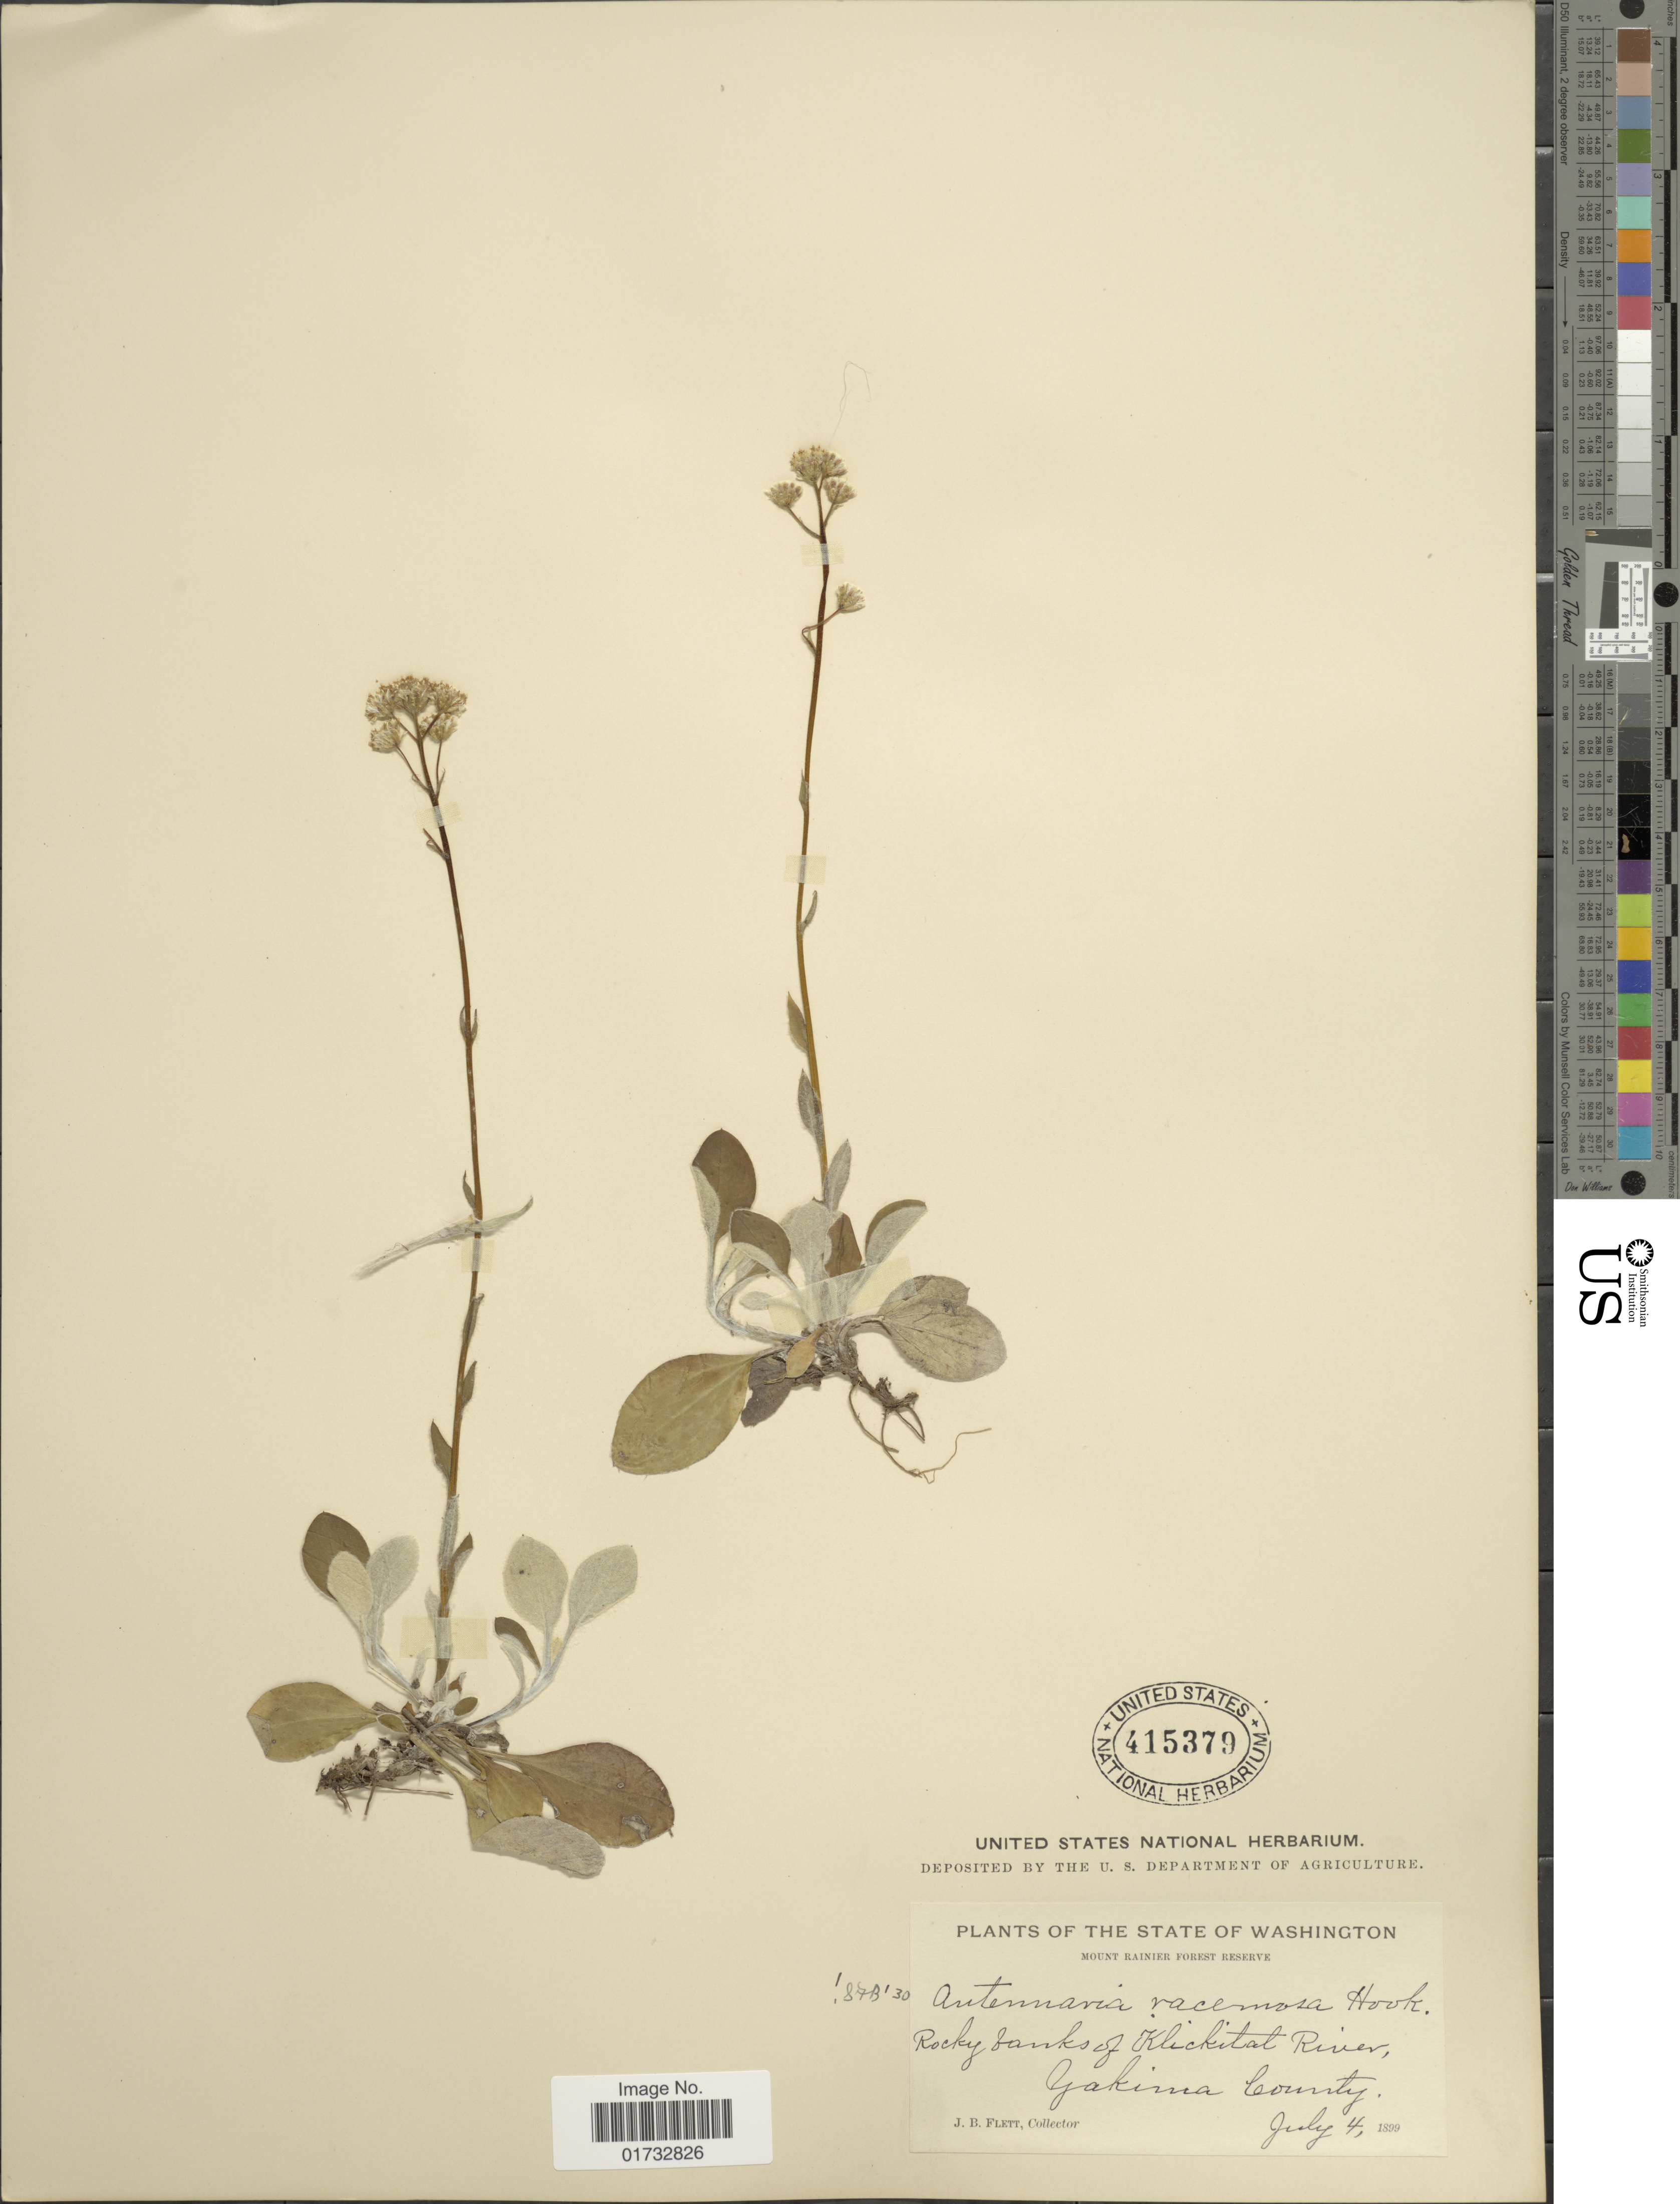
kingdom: Plantae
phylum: Tracheophyta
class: Magnoliopsida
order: Asterales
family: Asteraceae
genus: Antennaria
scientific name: Antennaria racemosa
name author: Hook.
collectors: J. Flett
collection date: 1899-07-04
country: United States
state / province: Washington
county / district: Yakima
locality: Mount Rainier Forest Reserve. Klickitat River, Yakima County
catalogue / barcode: US 415379